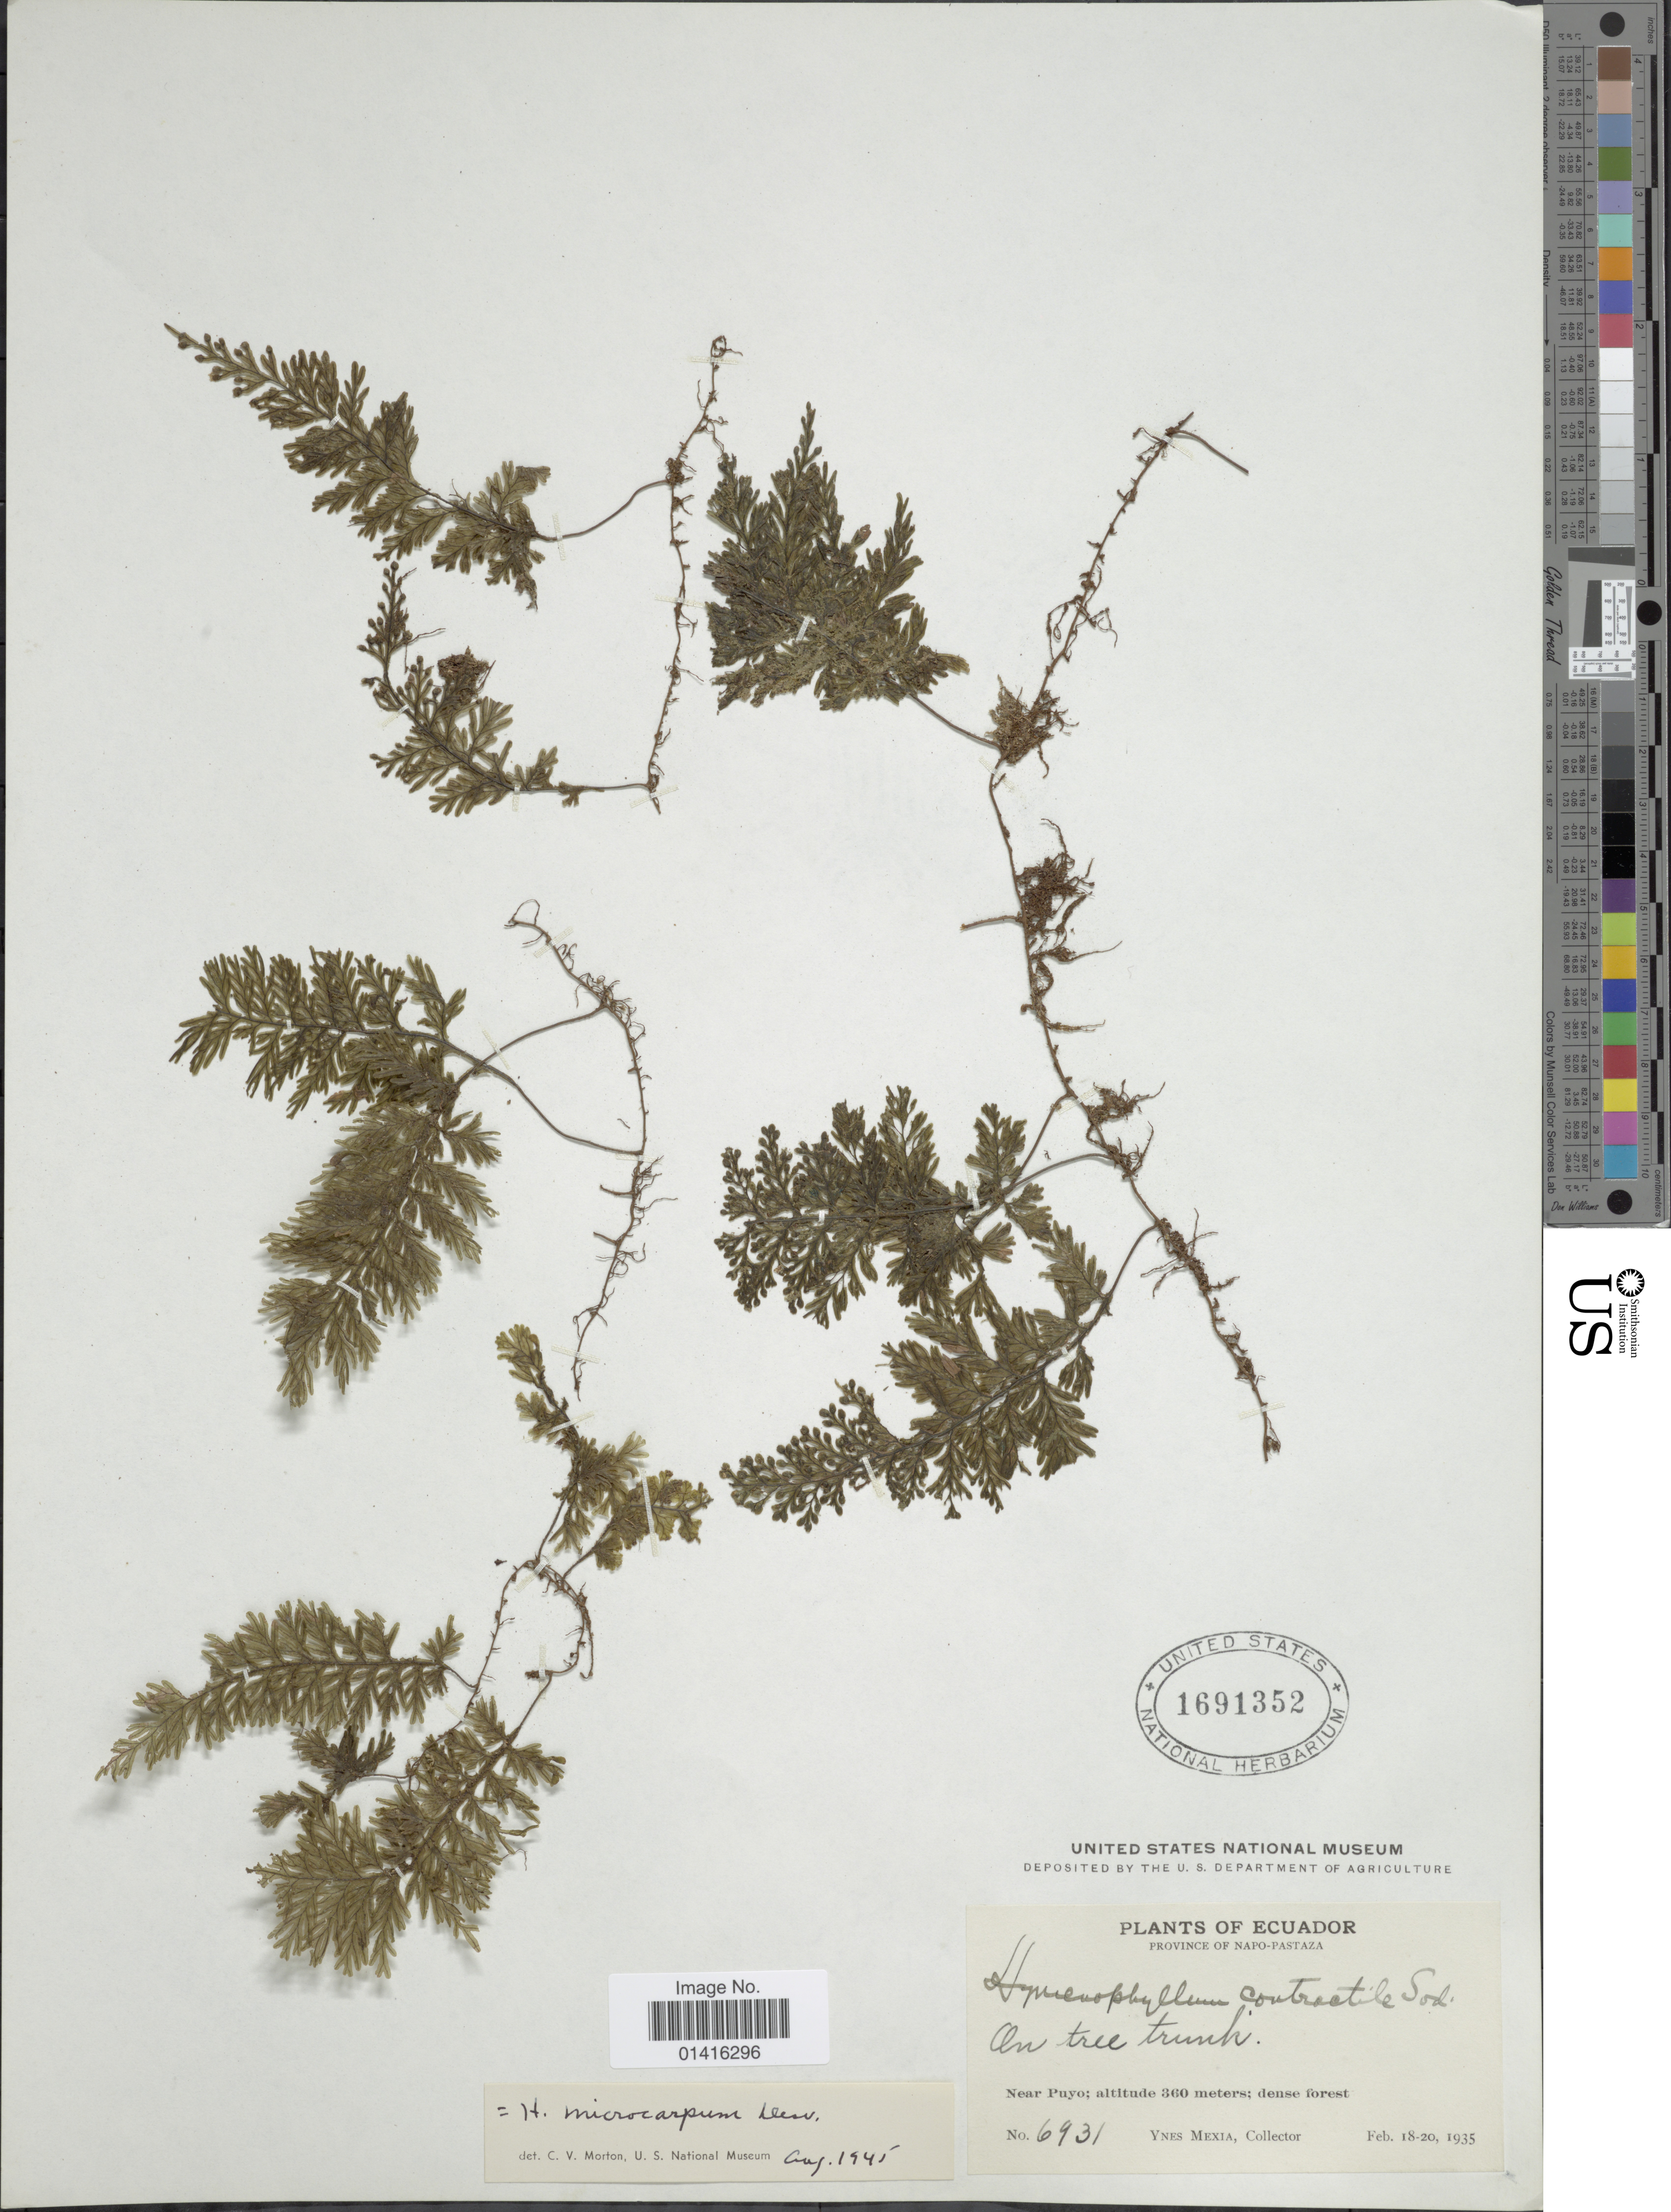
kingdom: Plantae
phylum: Tracheophyta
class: Polypodiopsida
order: Hymenophyllales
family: Hymenophyllaceae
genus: Hymenophyllum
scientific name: Hymenophyllum microcarpum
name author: (Desv.) Lellinger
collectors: Y. Mexia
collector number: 6931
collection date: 1935-02-18/1935-02-20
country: Ecuador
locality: Province of Napo-Pastaza, near Puyo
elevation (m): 360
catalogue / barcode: US 1691352